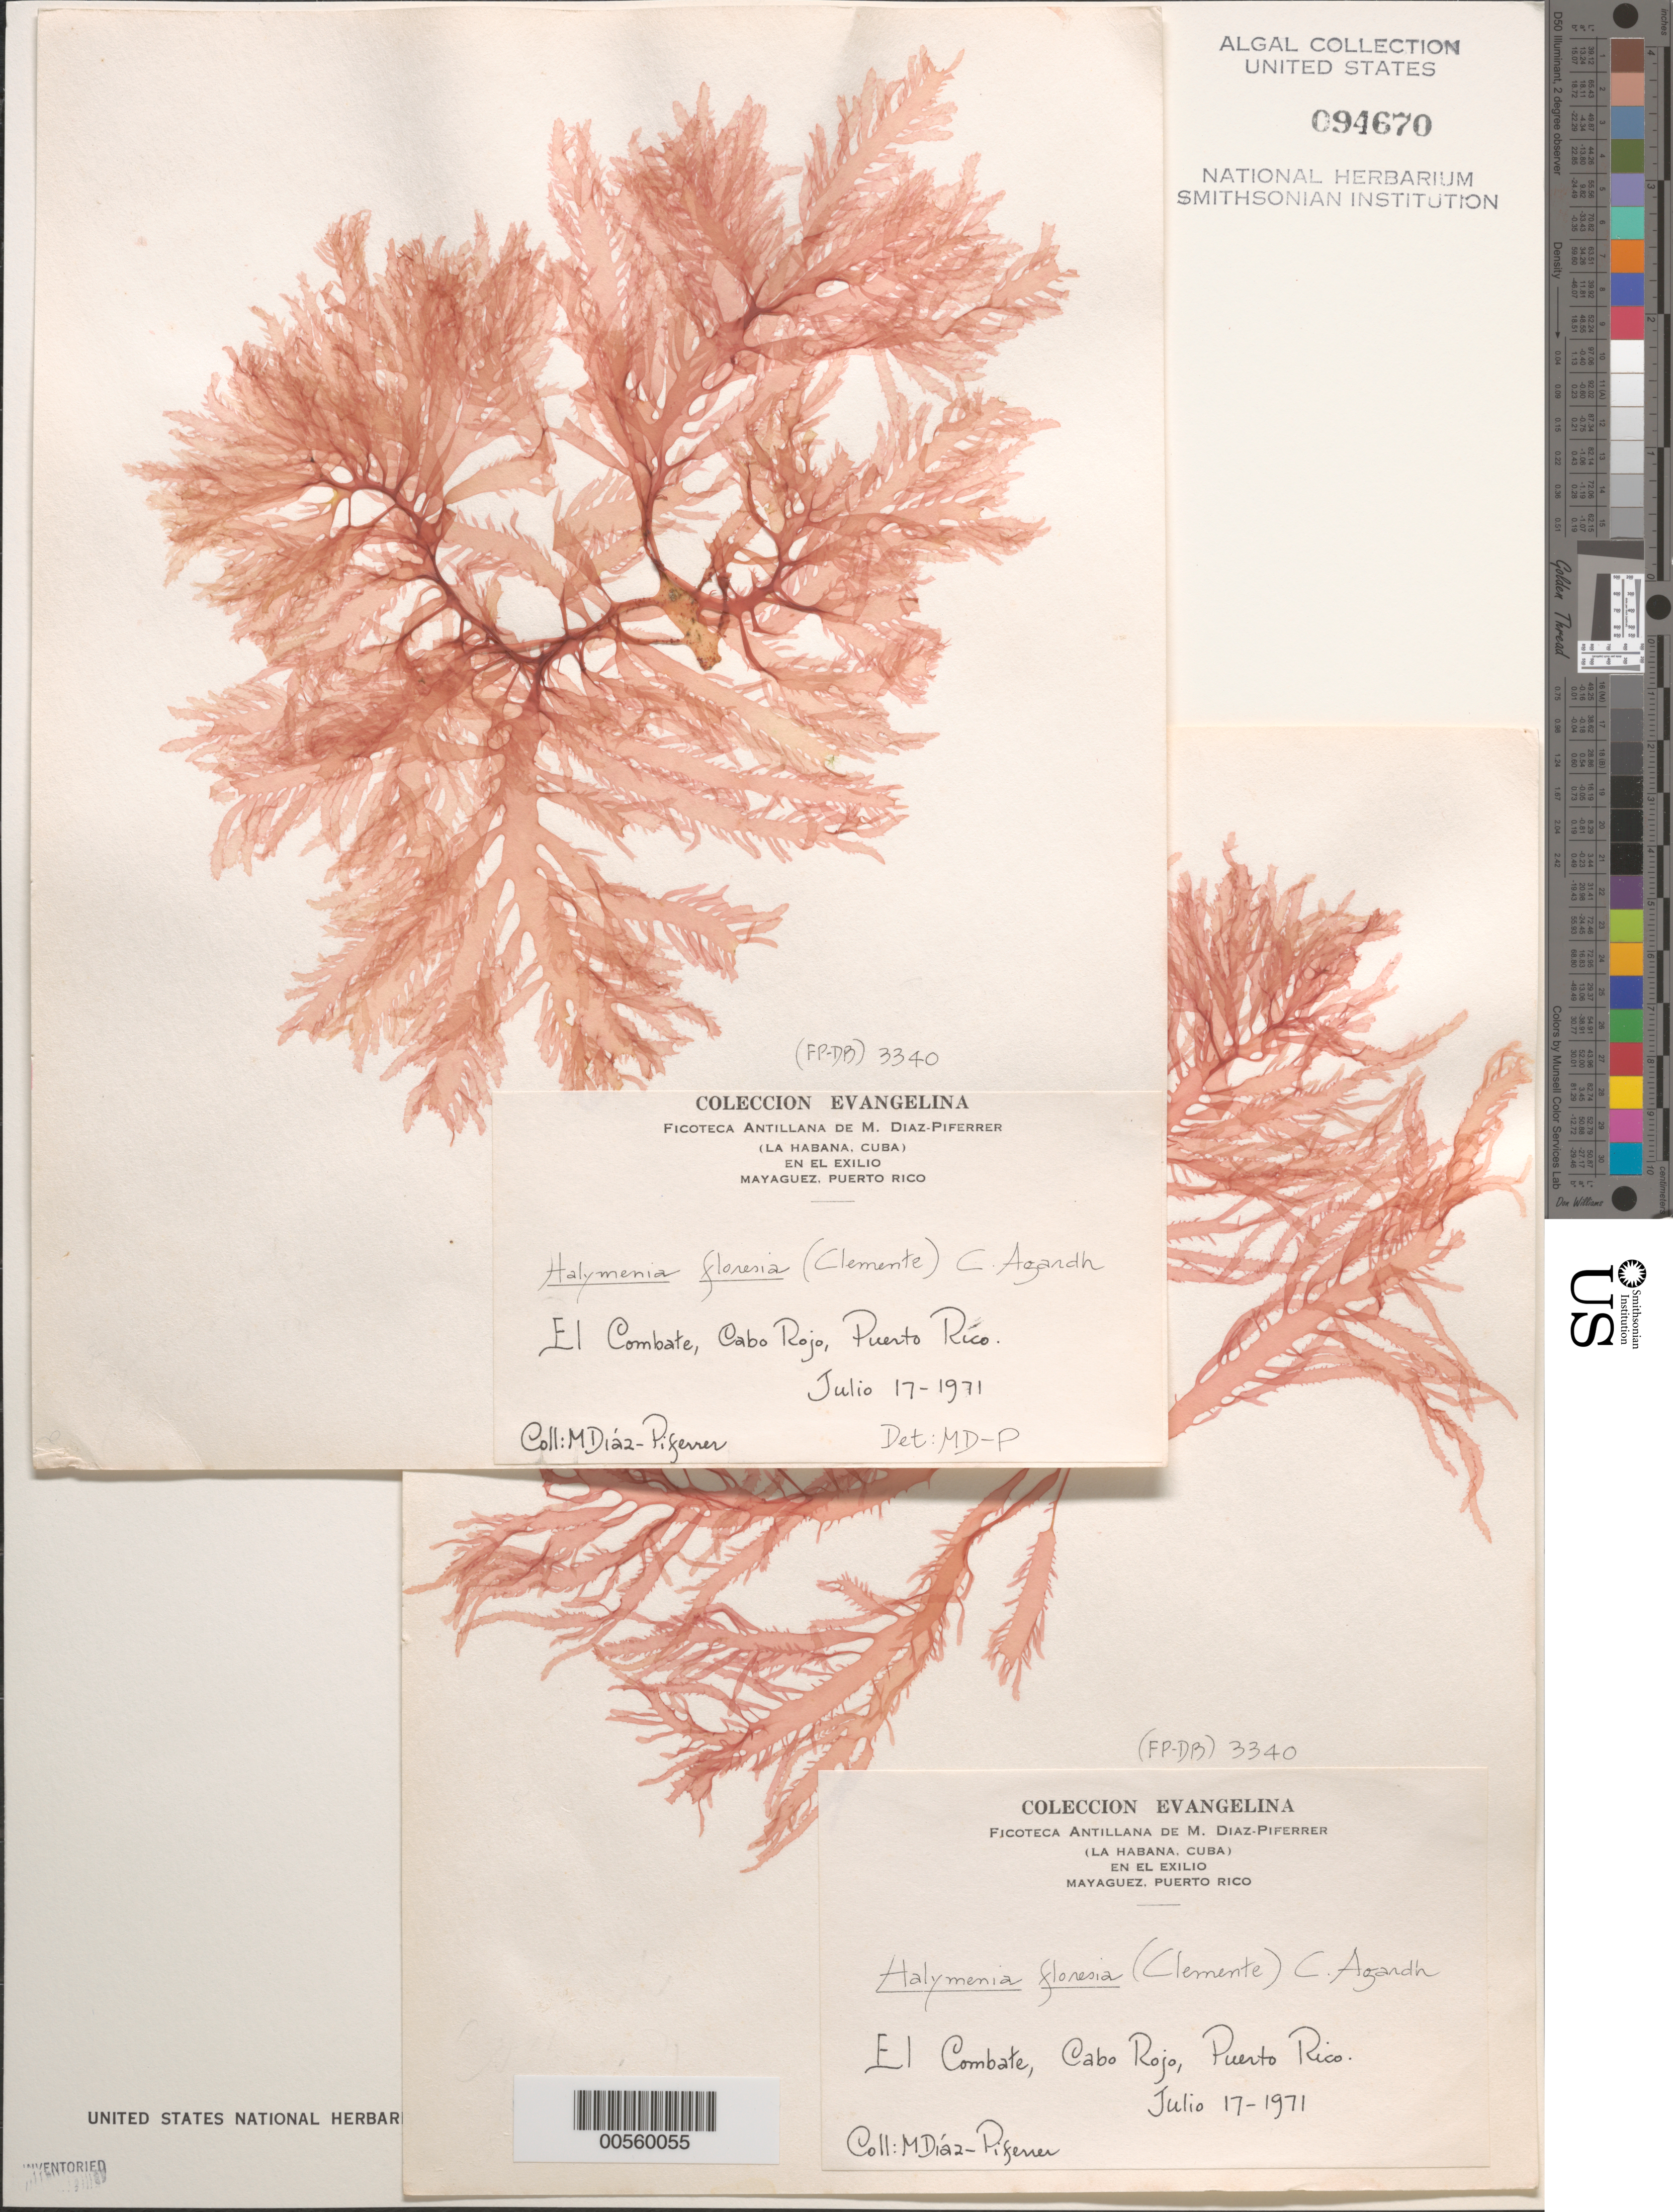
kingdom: Plantae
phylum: Rhodophyta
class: Florideophyceae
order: Halymeniales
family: Halymeniaceae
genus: Halymenia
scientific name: Halymenia floresii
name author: (Clemente) C. Agardh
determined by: Diaz-Piferrer, M.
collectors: M. Diaz-Piferrer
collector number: (fp-db) 3340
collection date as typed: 17 Jul 1971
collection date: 1971-07-17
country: Puerto Rico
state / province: Cabo Rojo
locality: El combate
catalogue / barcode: US 94670